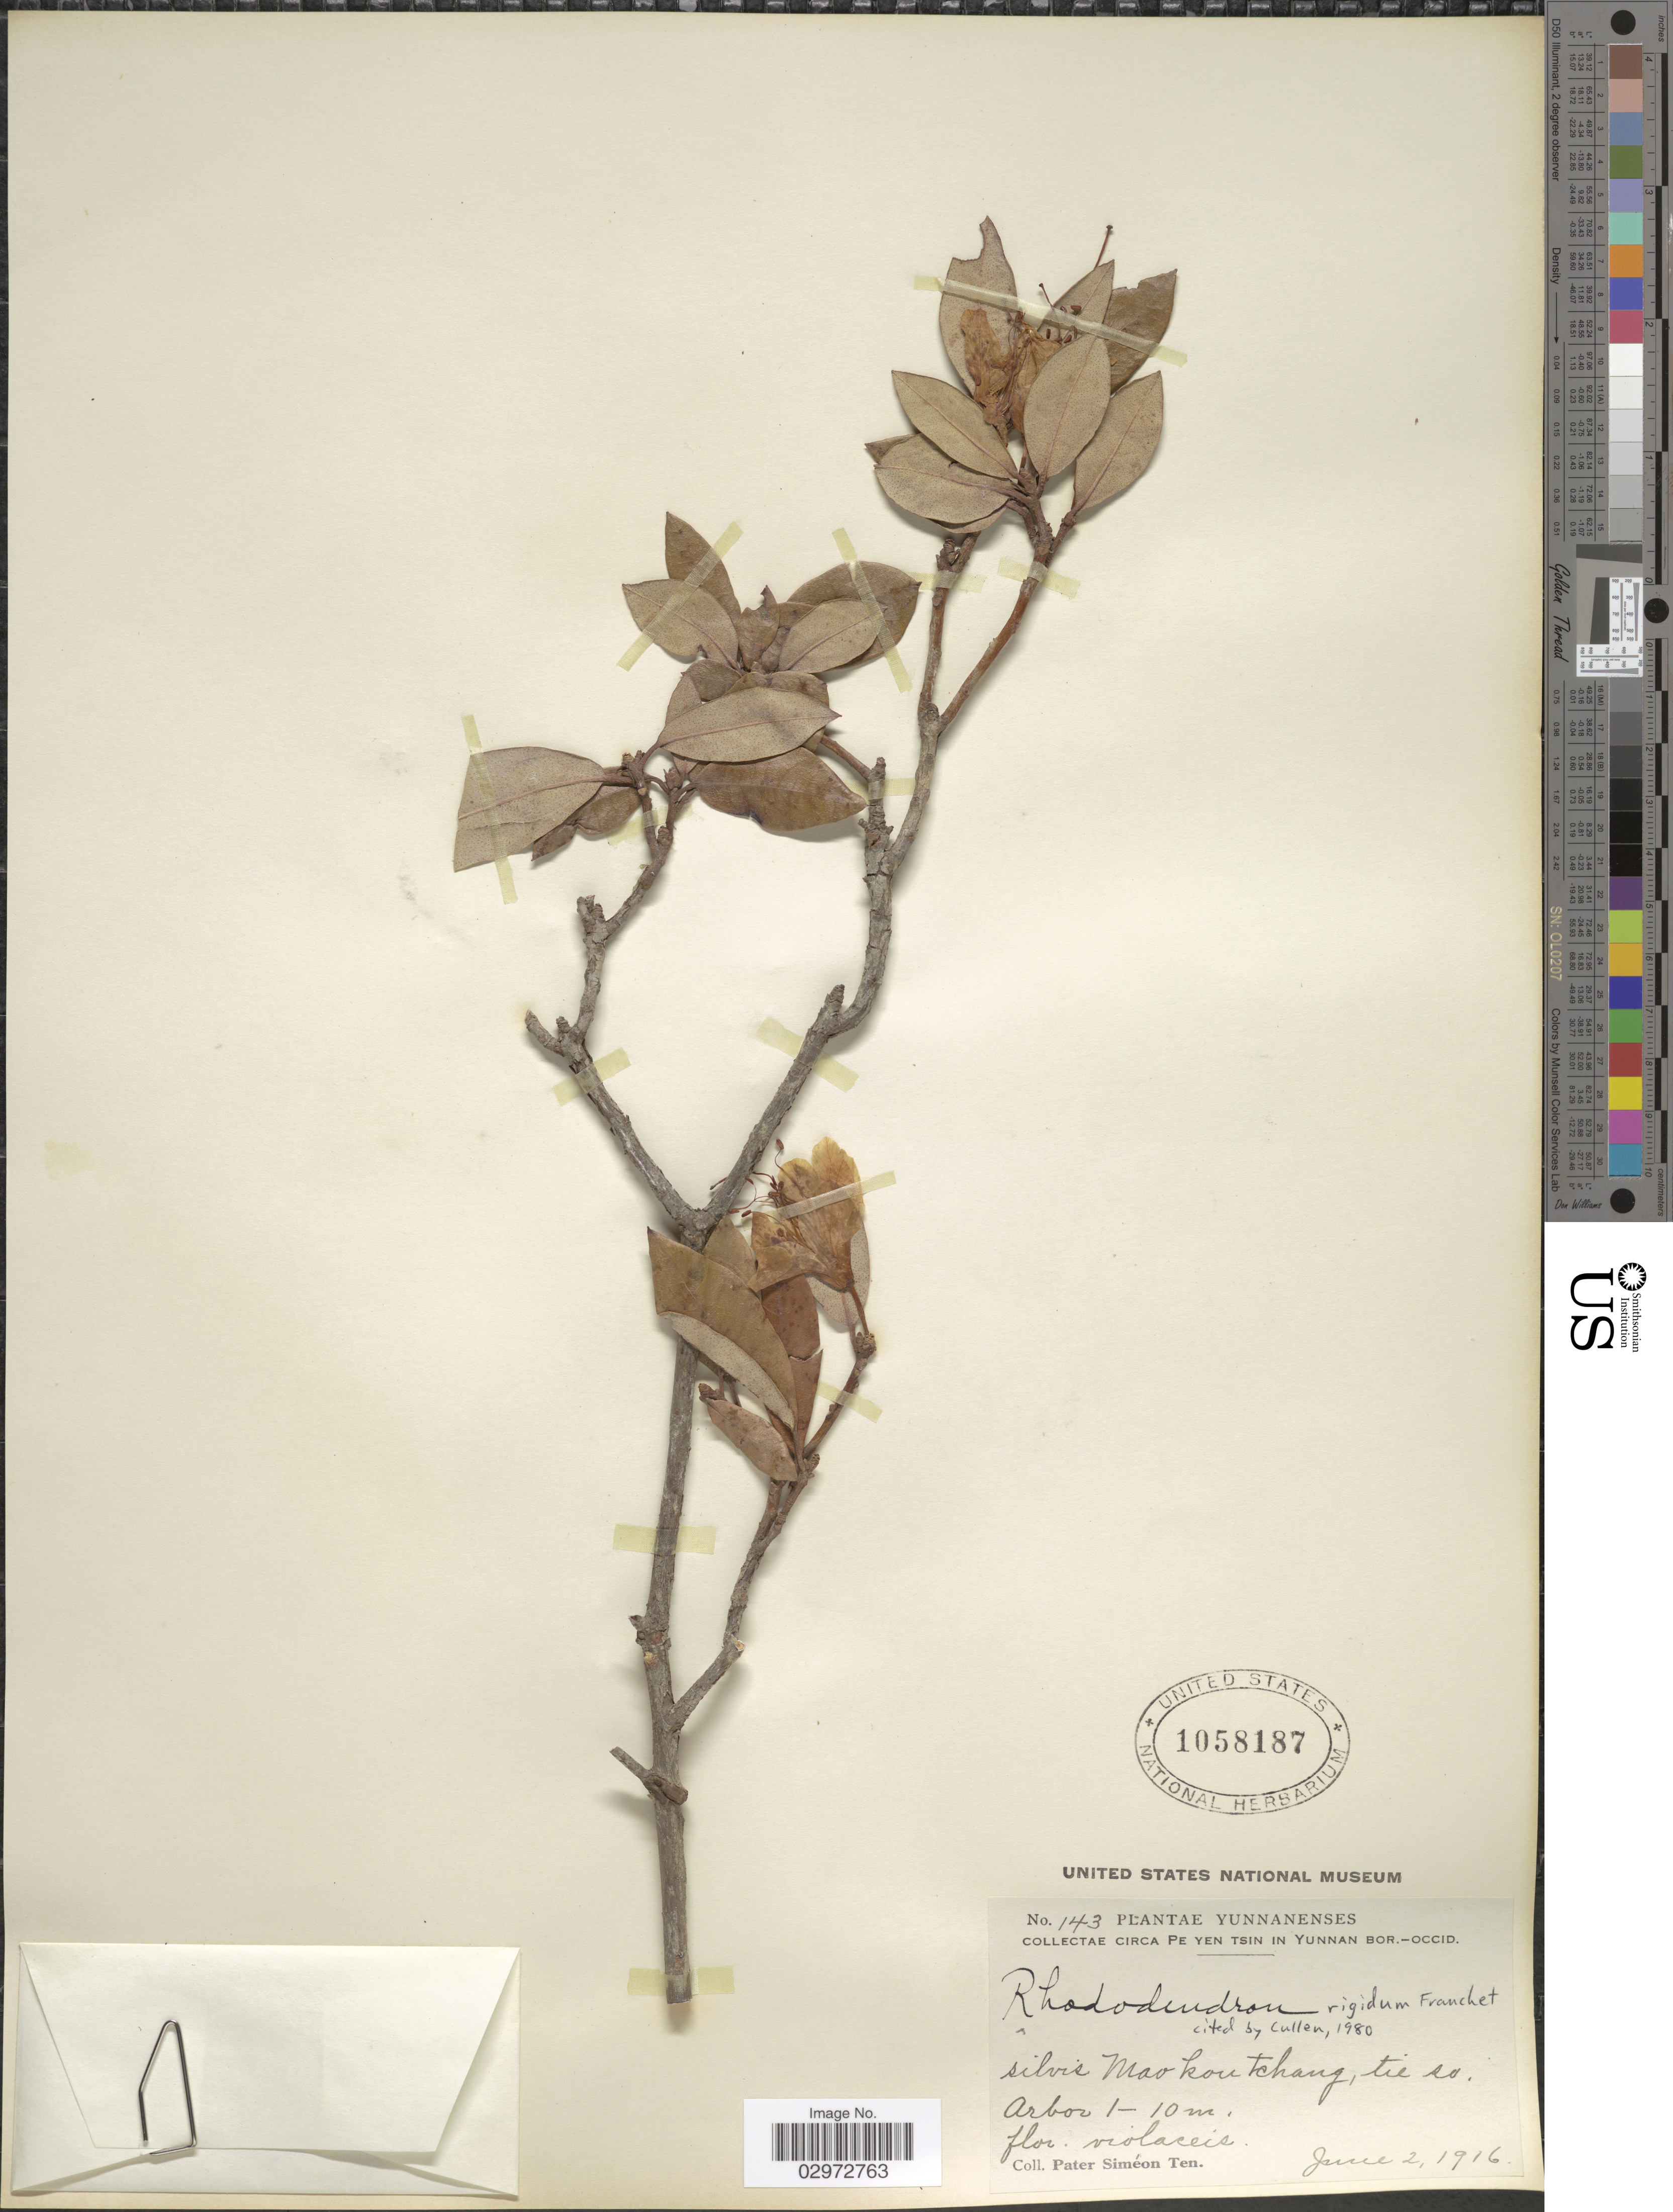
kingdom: Plantae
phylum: Tracheophyta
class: Magnoliopsida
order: Ericales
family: Ericaceae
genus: Rhododendron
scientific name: Rhododendron rigidum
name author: Franch.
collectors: P. S. Ten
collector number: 143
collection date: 1916-06-02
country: China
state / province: Yunnan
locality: Circa Pe Yen Tsin in Yunnan Bor.-Occid. Silvis Mao kou tchang, tie so.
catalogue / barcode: US 1058187